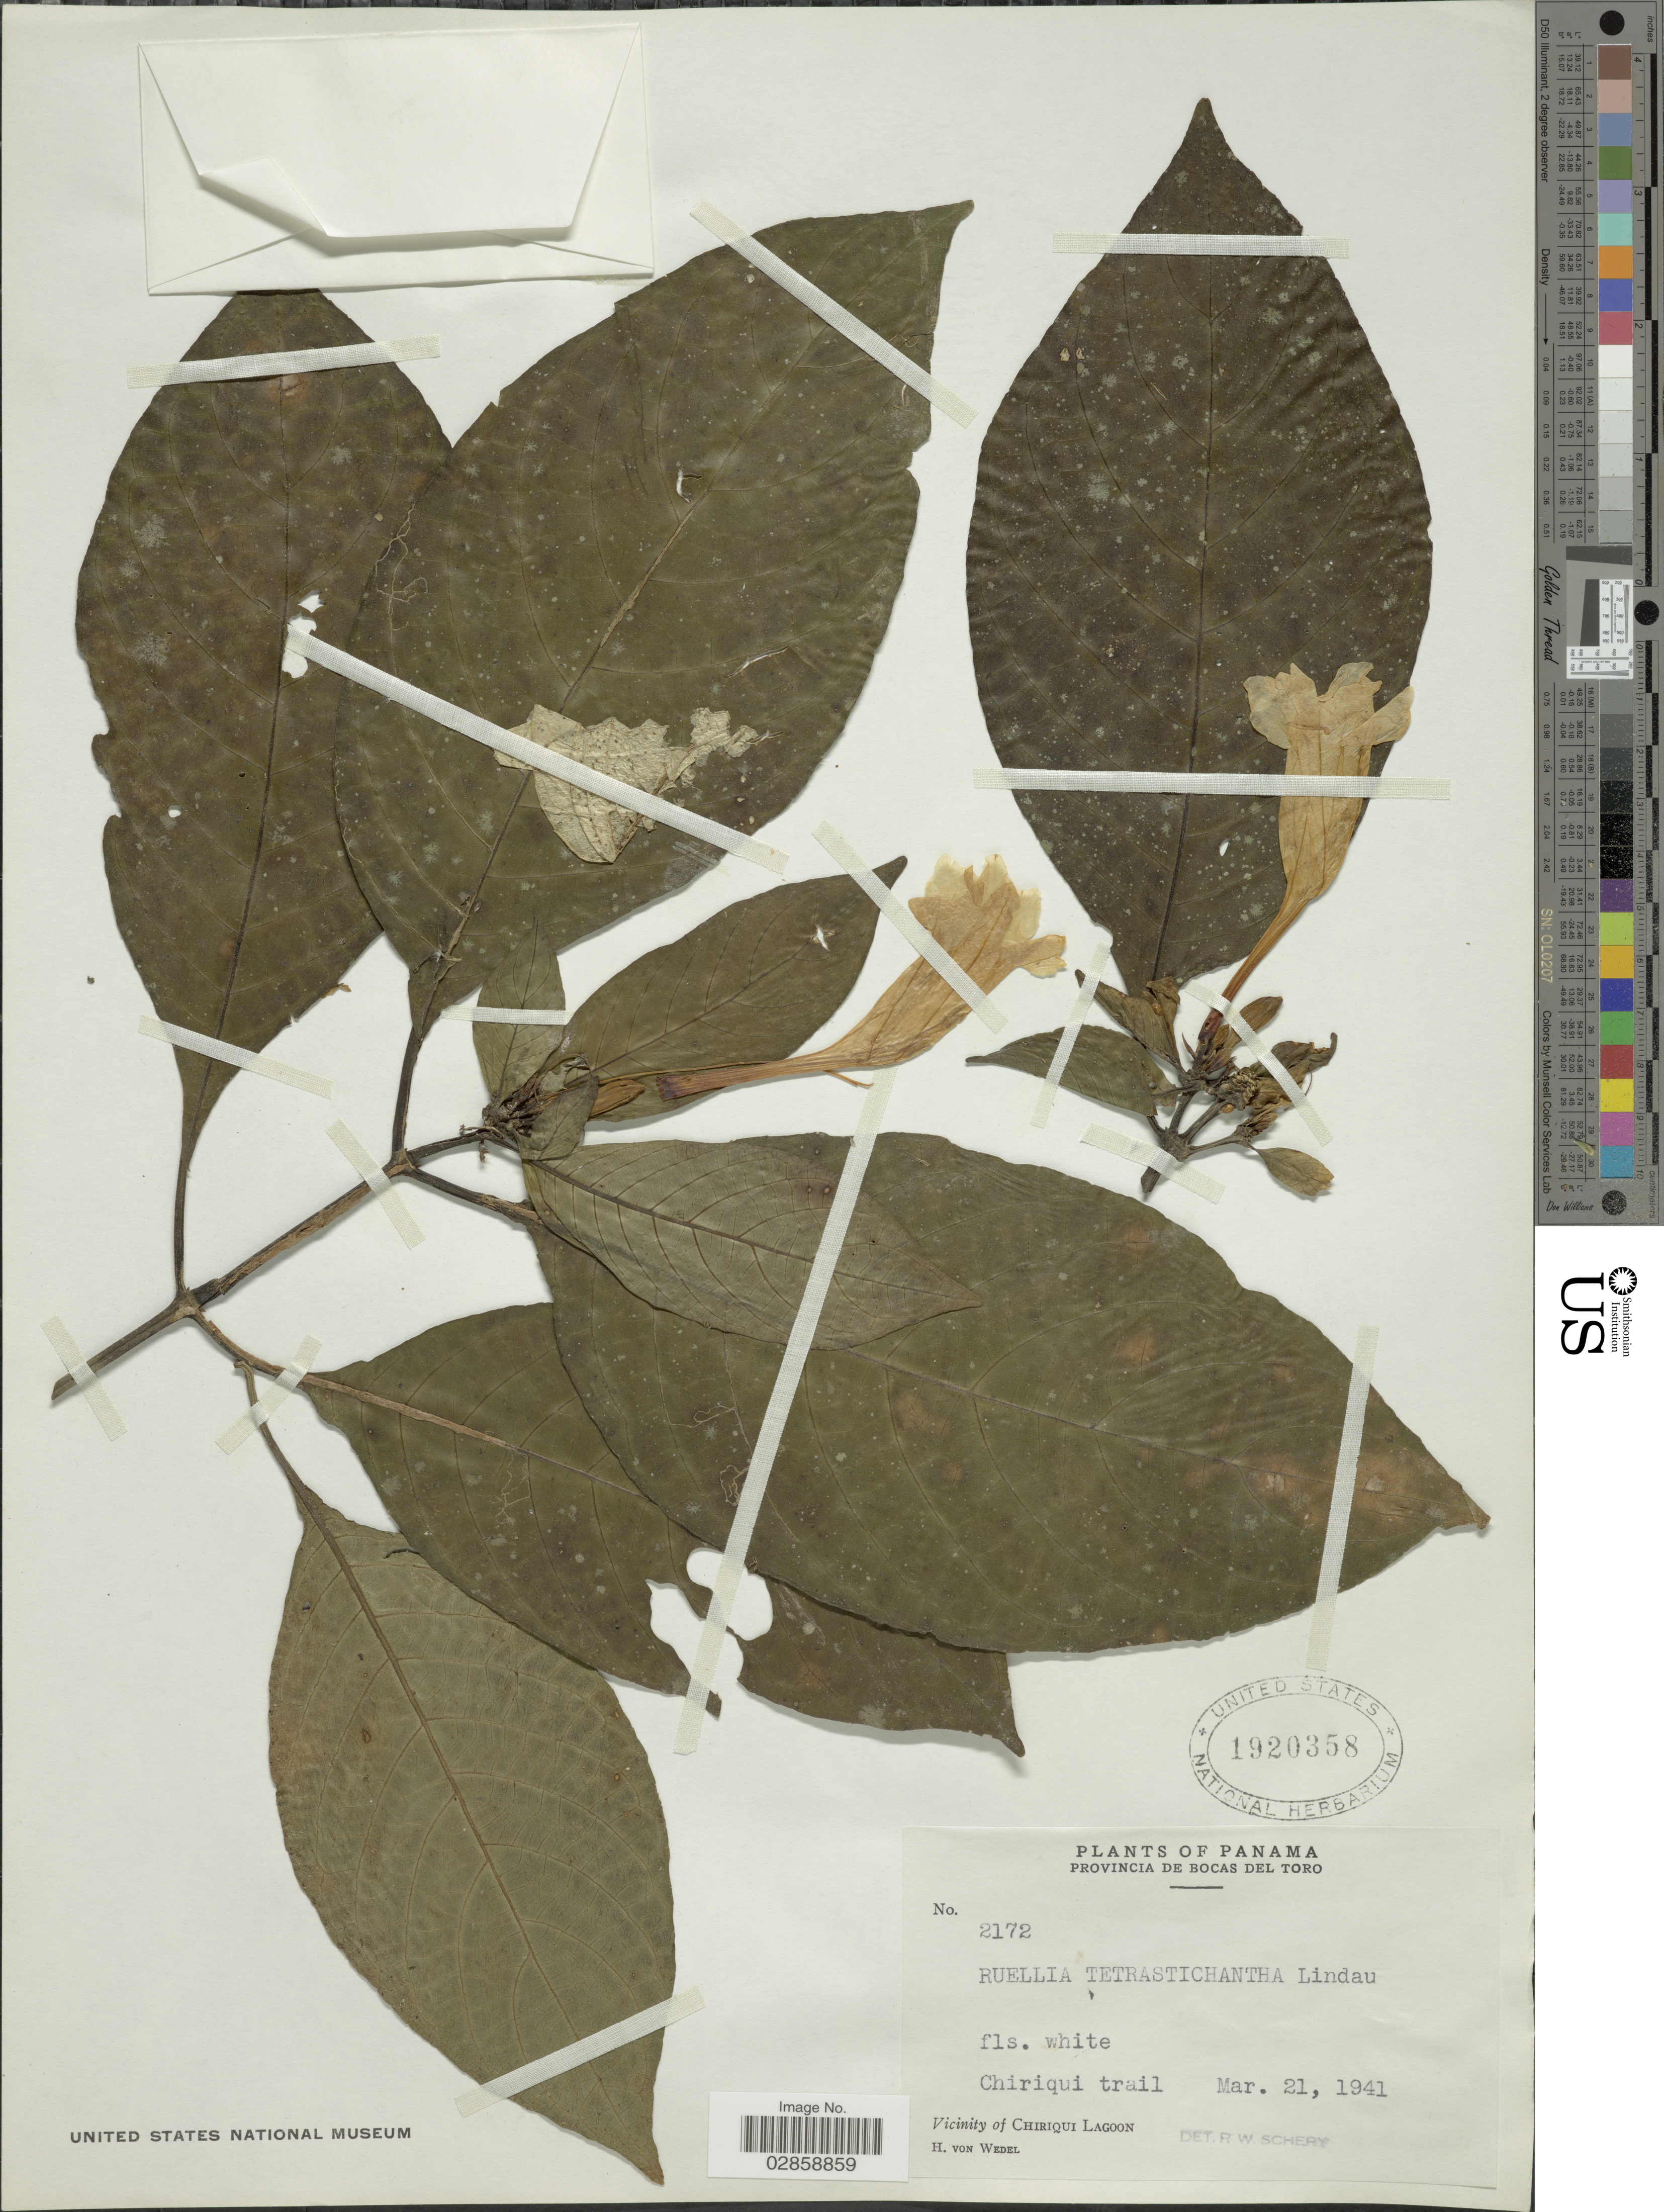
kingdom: Plantae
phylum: Tracheophyta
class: Magnoliopsida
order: Lamiales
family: Acanthaceae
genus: Ruellia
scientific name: Ruellia tubiflora var. tetrastichantha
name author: Kunth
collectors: H. von Wedel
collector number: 2172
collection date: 1941-03-21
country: Panama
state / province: Chiriqui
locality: Chiriqui trail. Vicinity of Chiriqui Lagoon.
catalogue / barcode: US 1920358